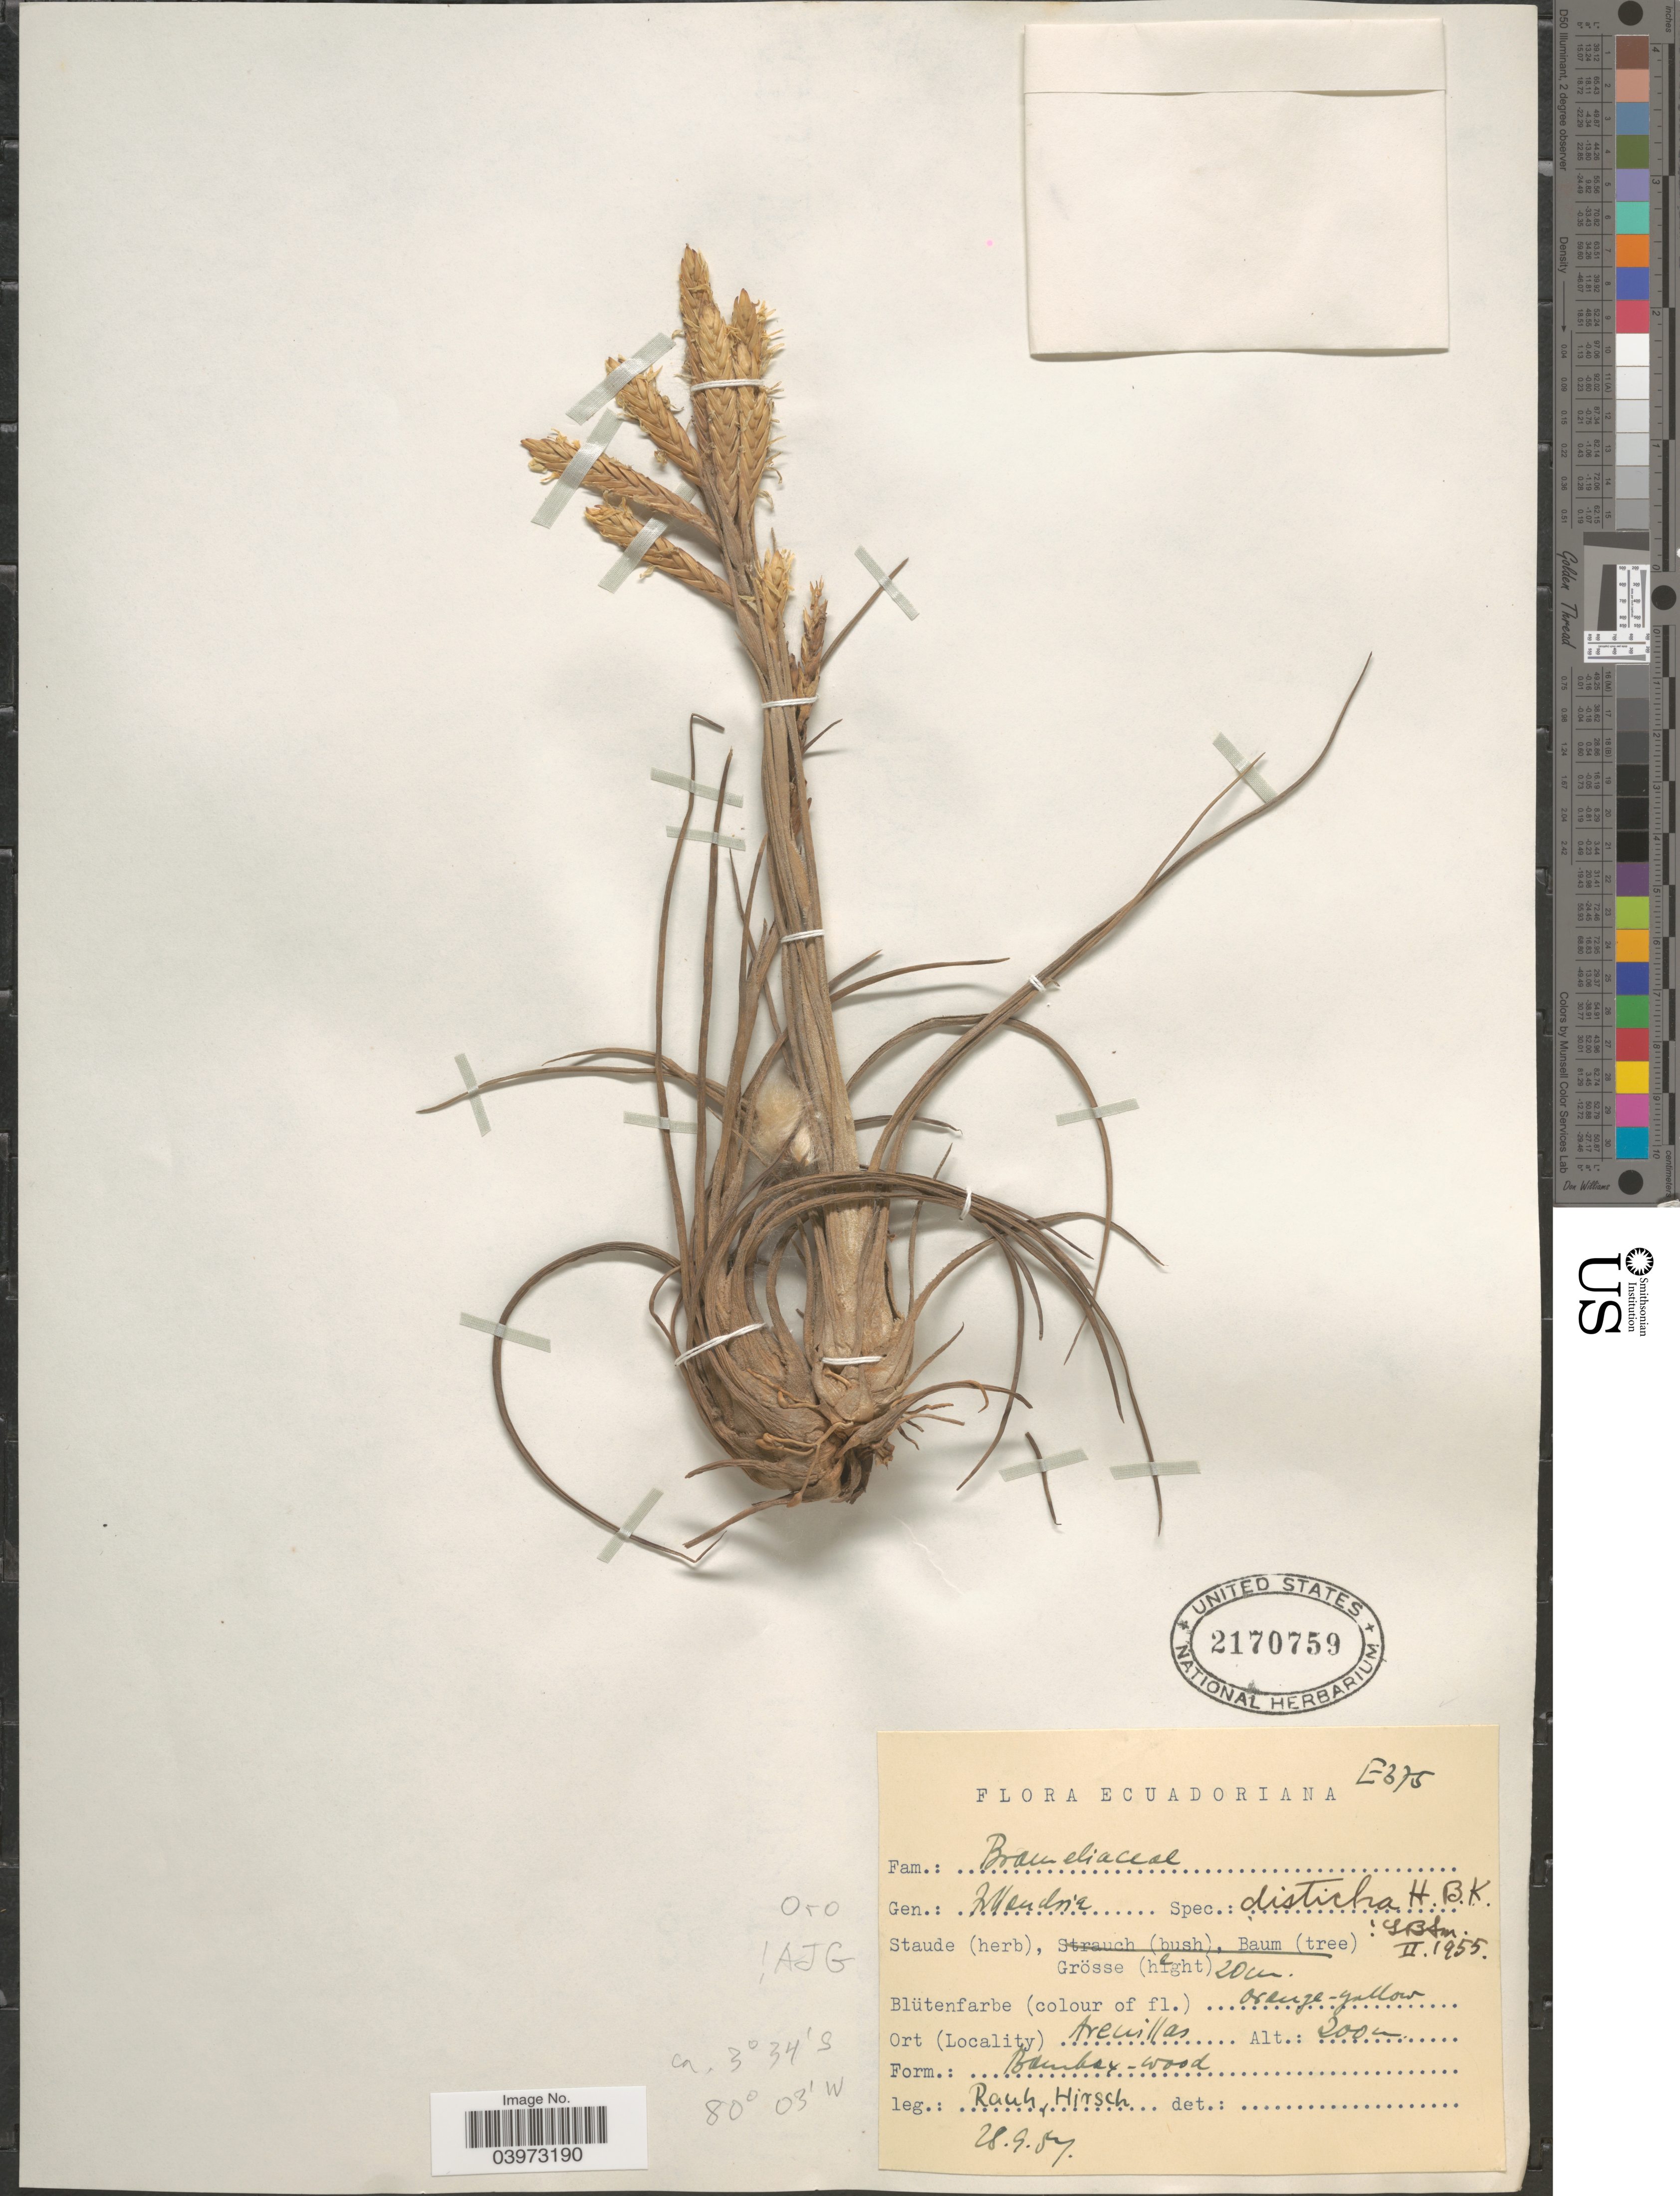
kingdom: Plantae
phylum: Tracheophyta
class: Liliopsida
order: Poales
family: Bromeliaceae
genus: Tillandsia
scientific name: Tillandsia disticha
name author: Kunth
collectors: -. Rauh & Hirsch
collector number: E375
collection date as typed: Transcribed d/m/y: 28/9/57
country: Ecuador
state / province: El Oro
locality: Ecuadoriana. Arenillas.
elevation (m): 200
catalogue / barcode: US 2170759